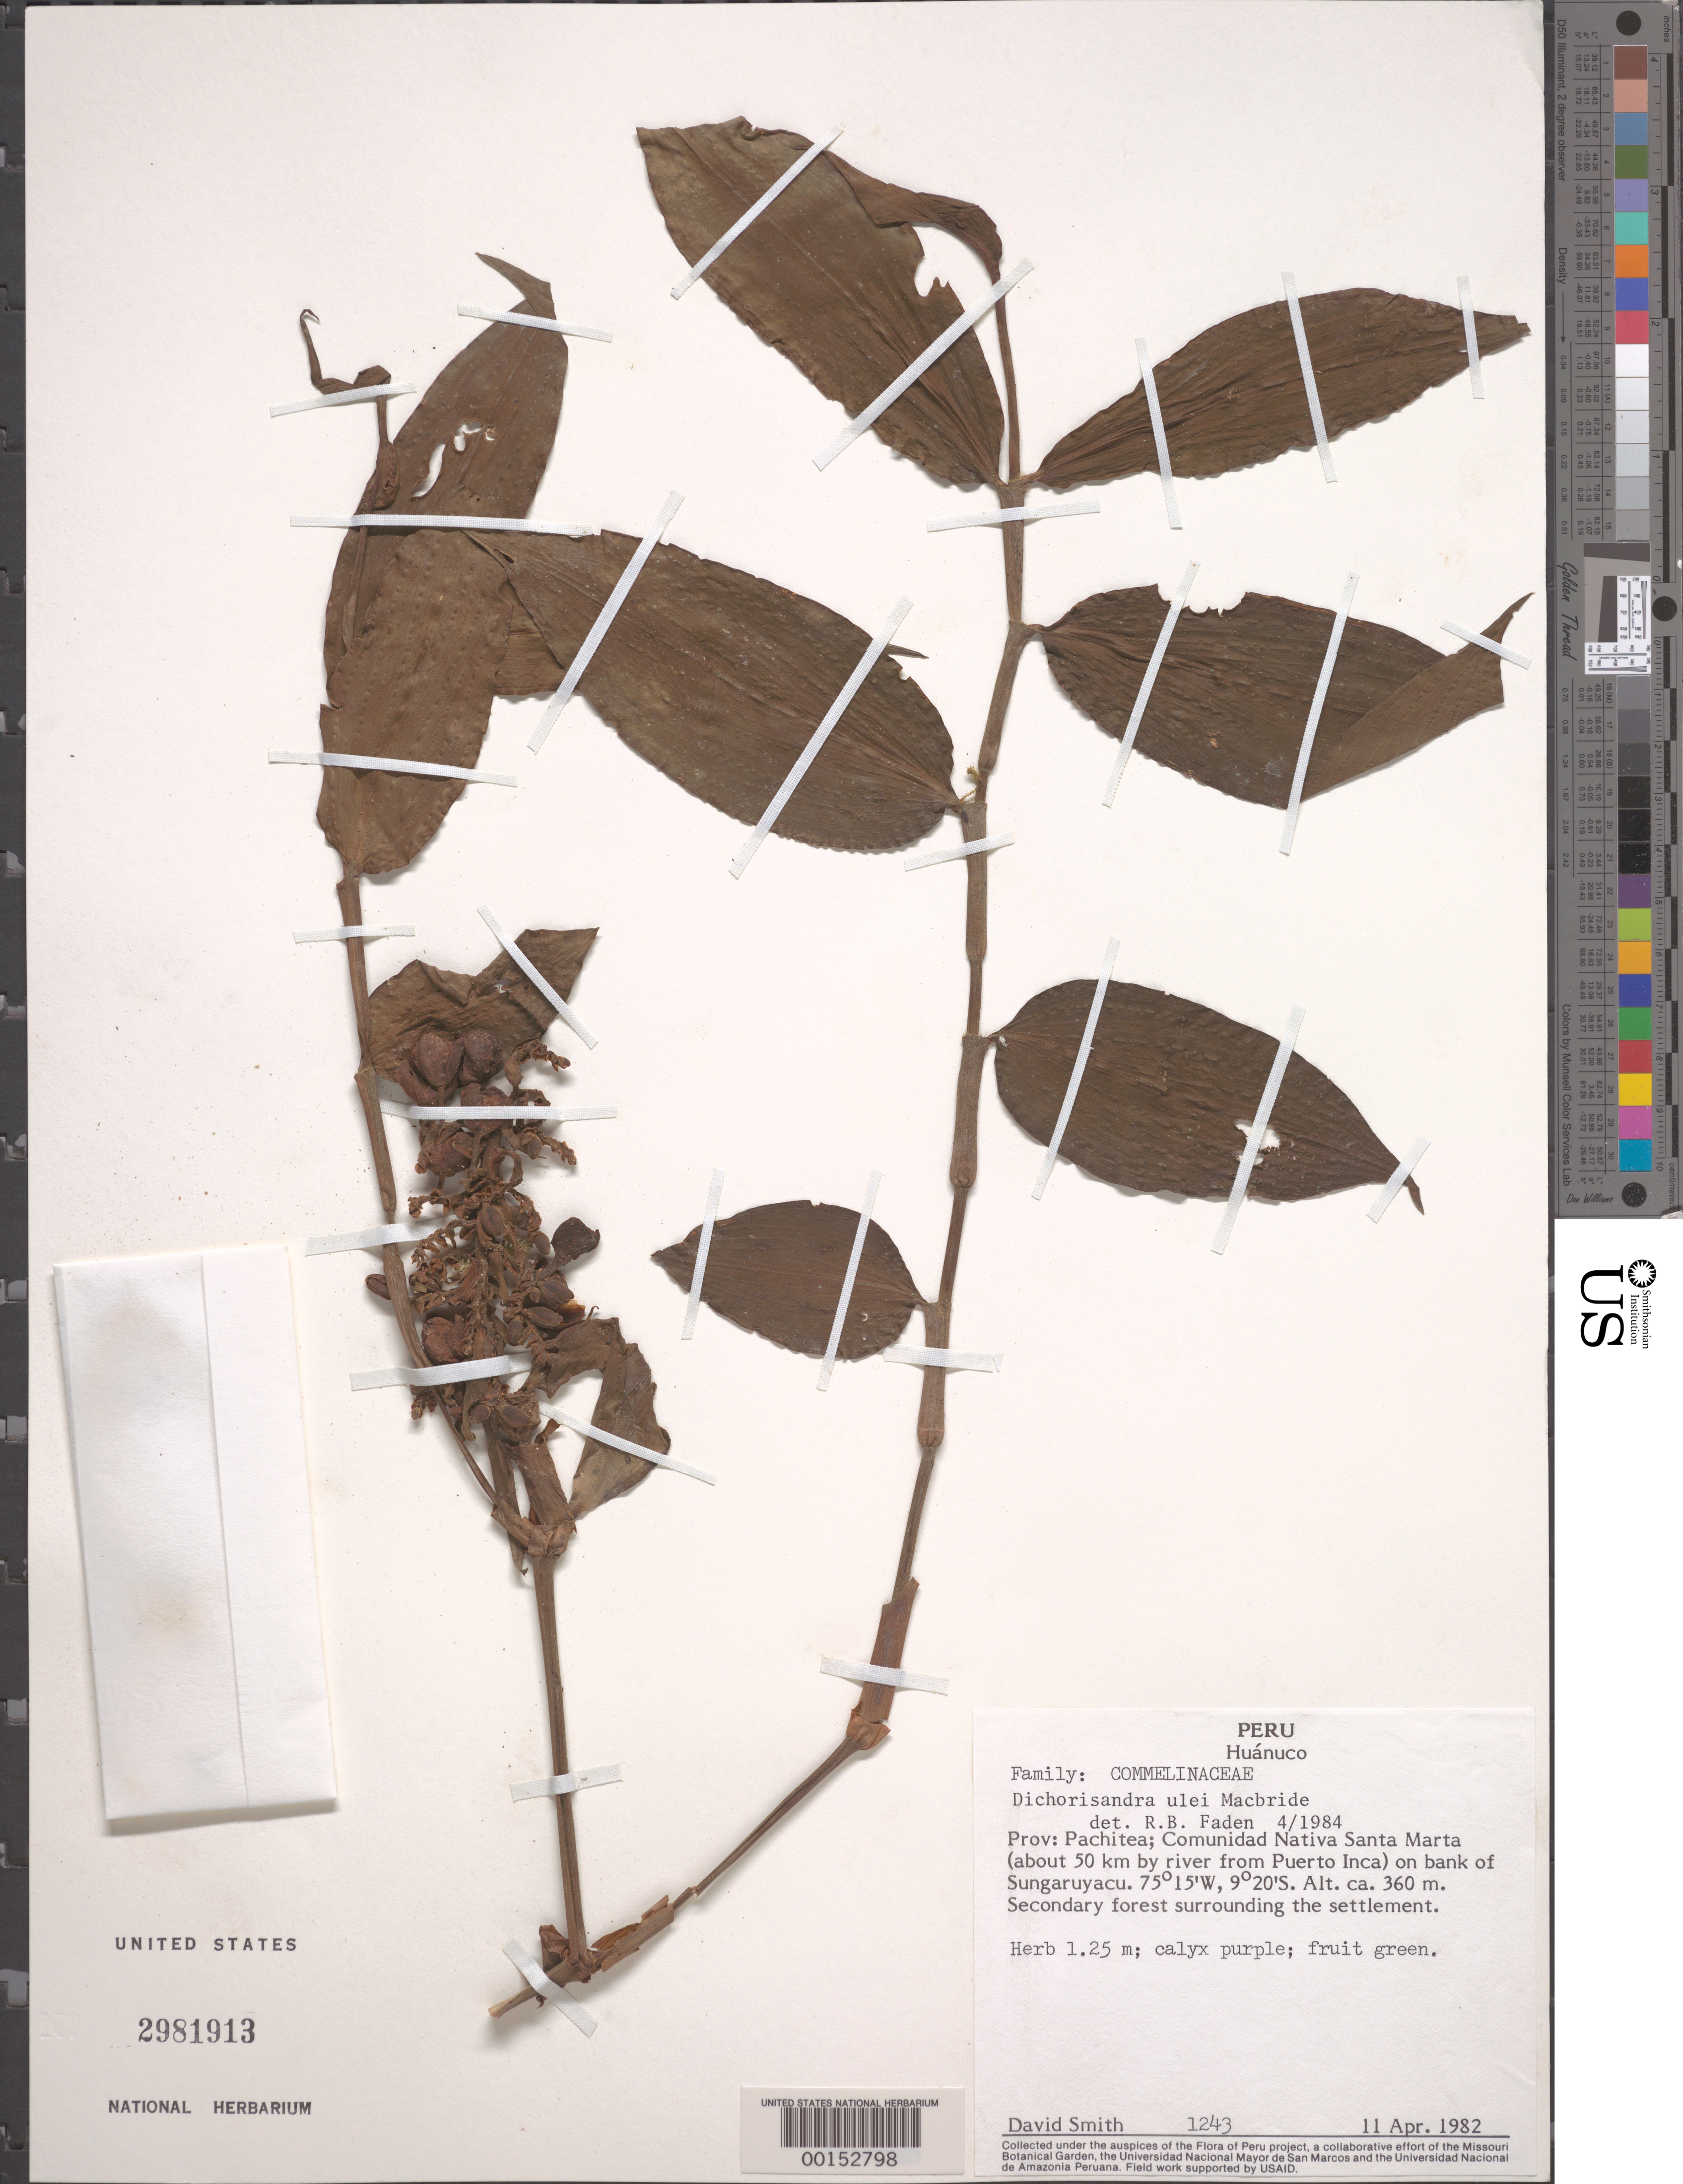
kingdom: Plantae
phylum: Tracheophyta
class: Liliopsida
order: Commelinales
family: Commelinaceae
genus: Dichorisandra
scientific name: Dichorisandra ulei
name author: J.F. Macbr.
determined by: Faden, Robert B., (US), Smithsonian Institution - National Museum of Natural History (UNITED STATES)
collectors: D. Smith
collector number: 1243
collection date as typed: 11 Apr 1982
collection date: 1982-04-11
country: Peru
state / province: Huánuco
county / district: Pachitea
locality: Comunidad Nativa Santa Marta, Sungaruyacu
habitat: Secondary forest, riverbank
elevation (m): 360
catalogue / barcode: US 2981913